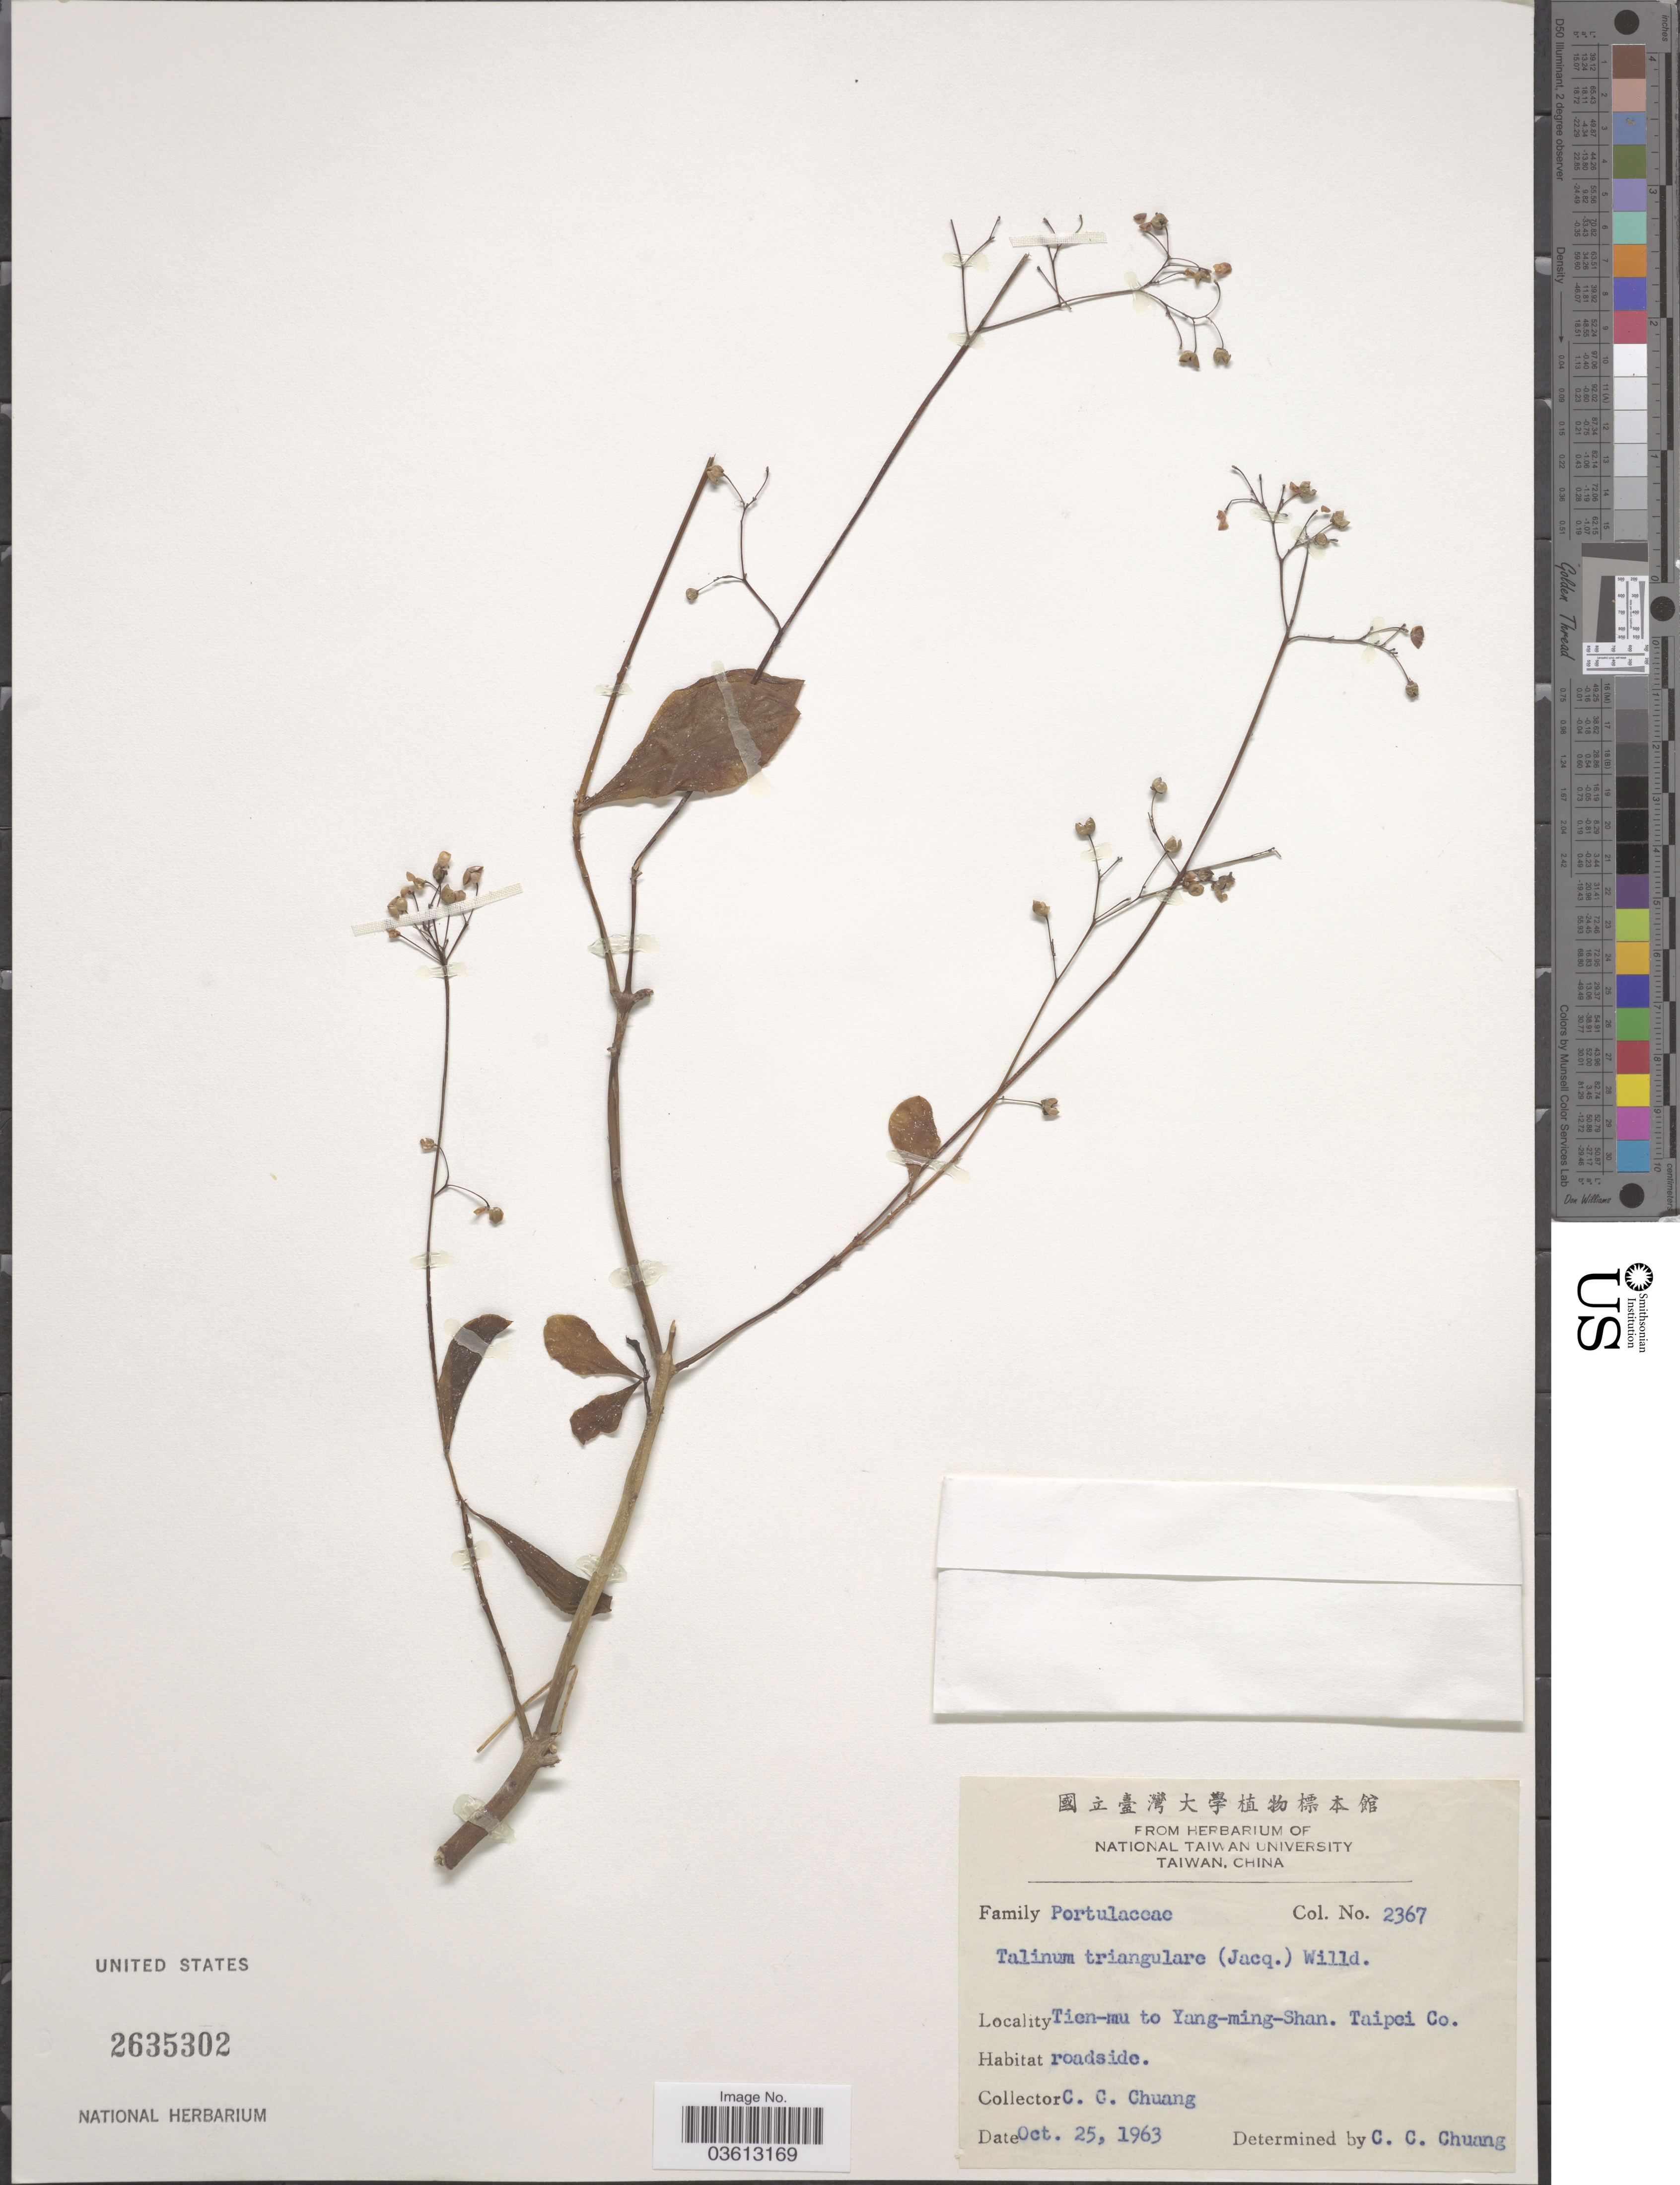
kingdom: Plantae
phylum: Tracheophyta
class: Magnoliopsida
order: Caryophyllales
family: Talinaceae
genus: Talinum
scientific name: Talinum triangulare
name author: (Jacq.) Willd.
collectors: C. C. Chuang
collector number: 2367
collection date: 1963-10-25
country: Taiwan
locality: Tien-mu to Yang-ming-Shan. Taipei Co.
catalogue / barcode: US 2635302